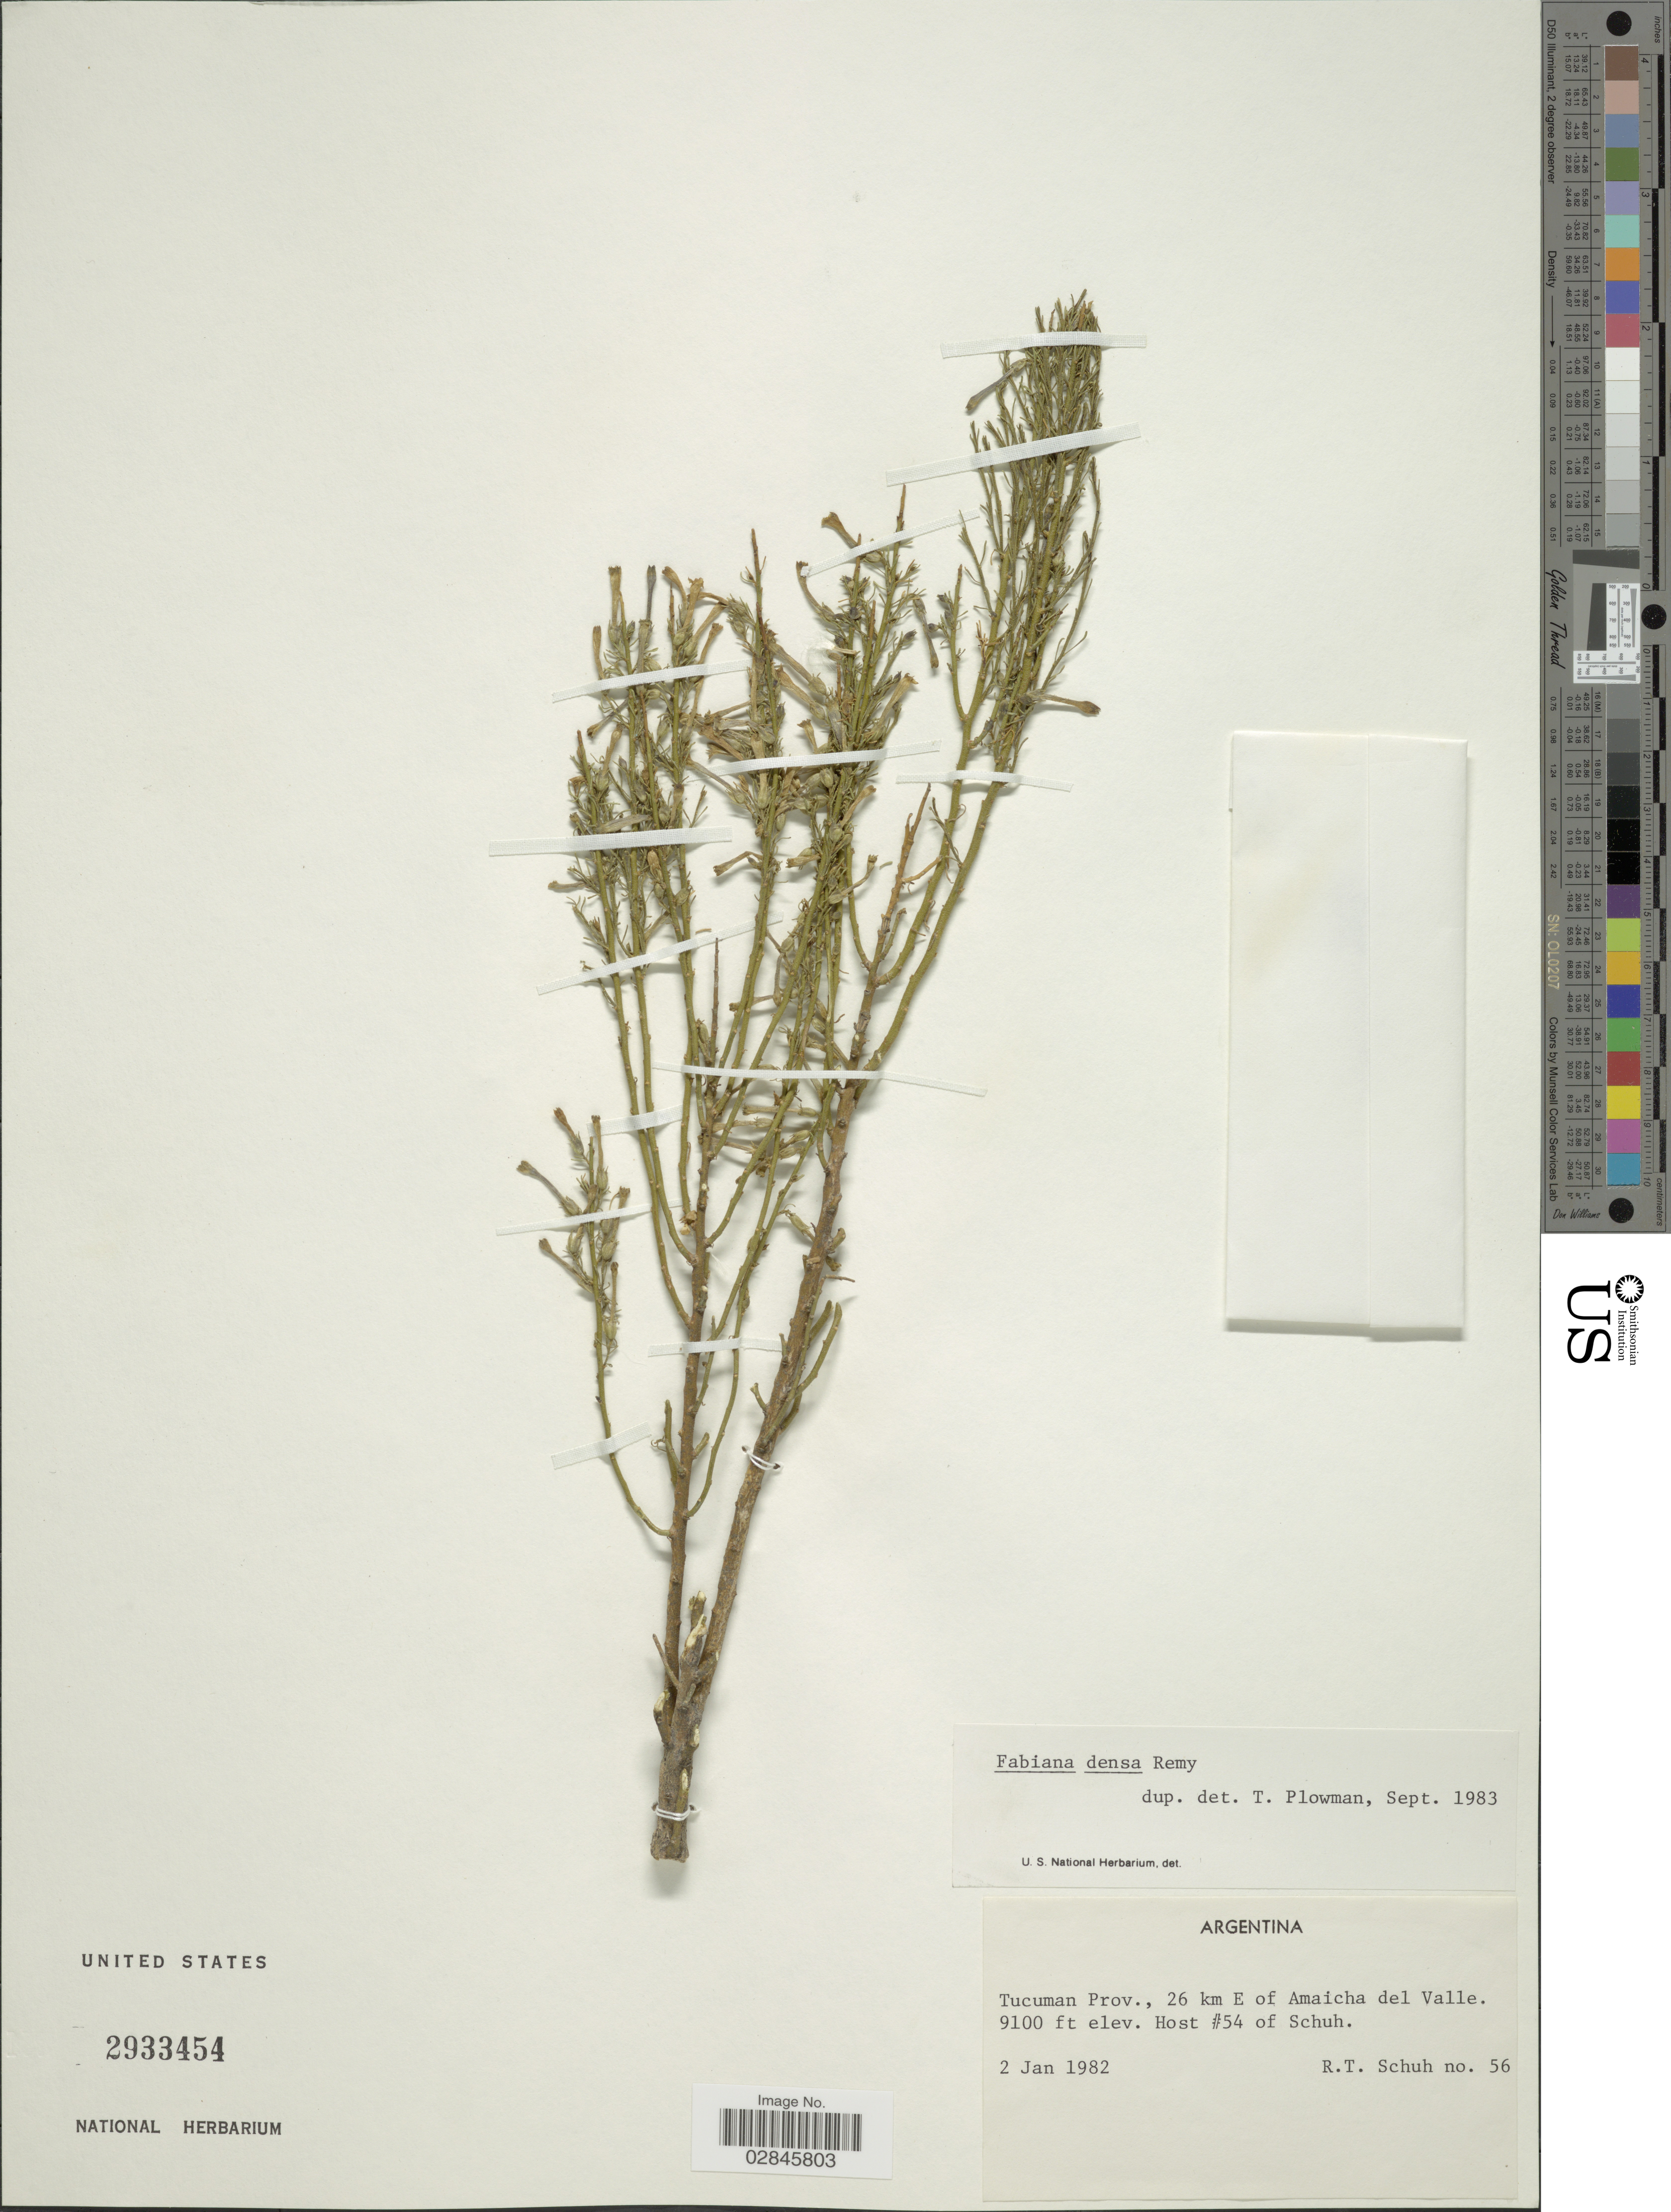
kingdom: Plantae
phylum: Tracheophyta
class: Magnoliopsida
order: Solanales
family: Solanaceae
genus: Fabiana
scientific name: Fabiana densa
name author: Remy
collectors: R. Schuh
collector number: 56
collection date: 1982-01-02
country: Argentina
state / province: Tucuman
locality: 26 km E of Amaicha del Valle. Host #54 of Schuh.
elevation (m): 2774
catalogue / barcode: US 2933454